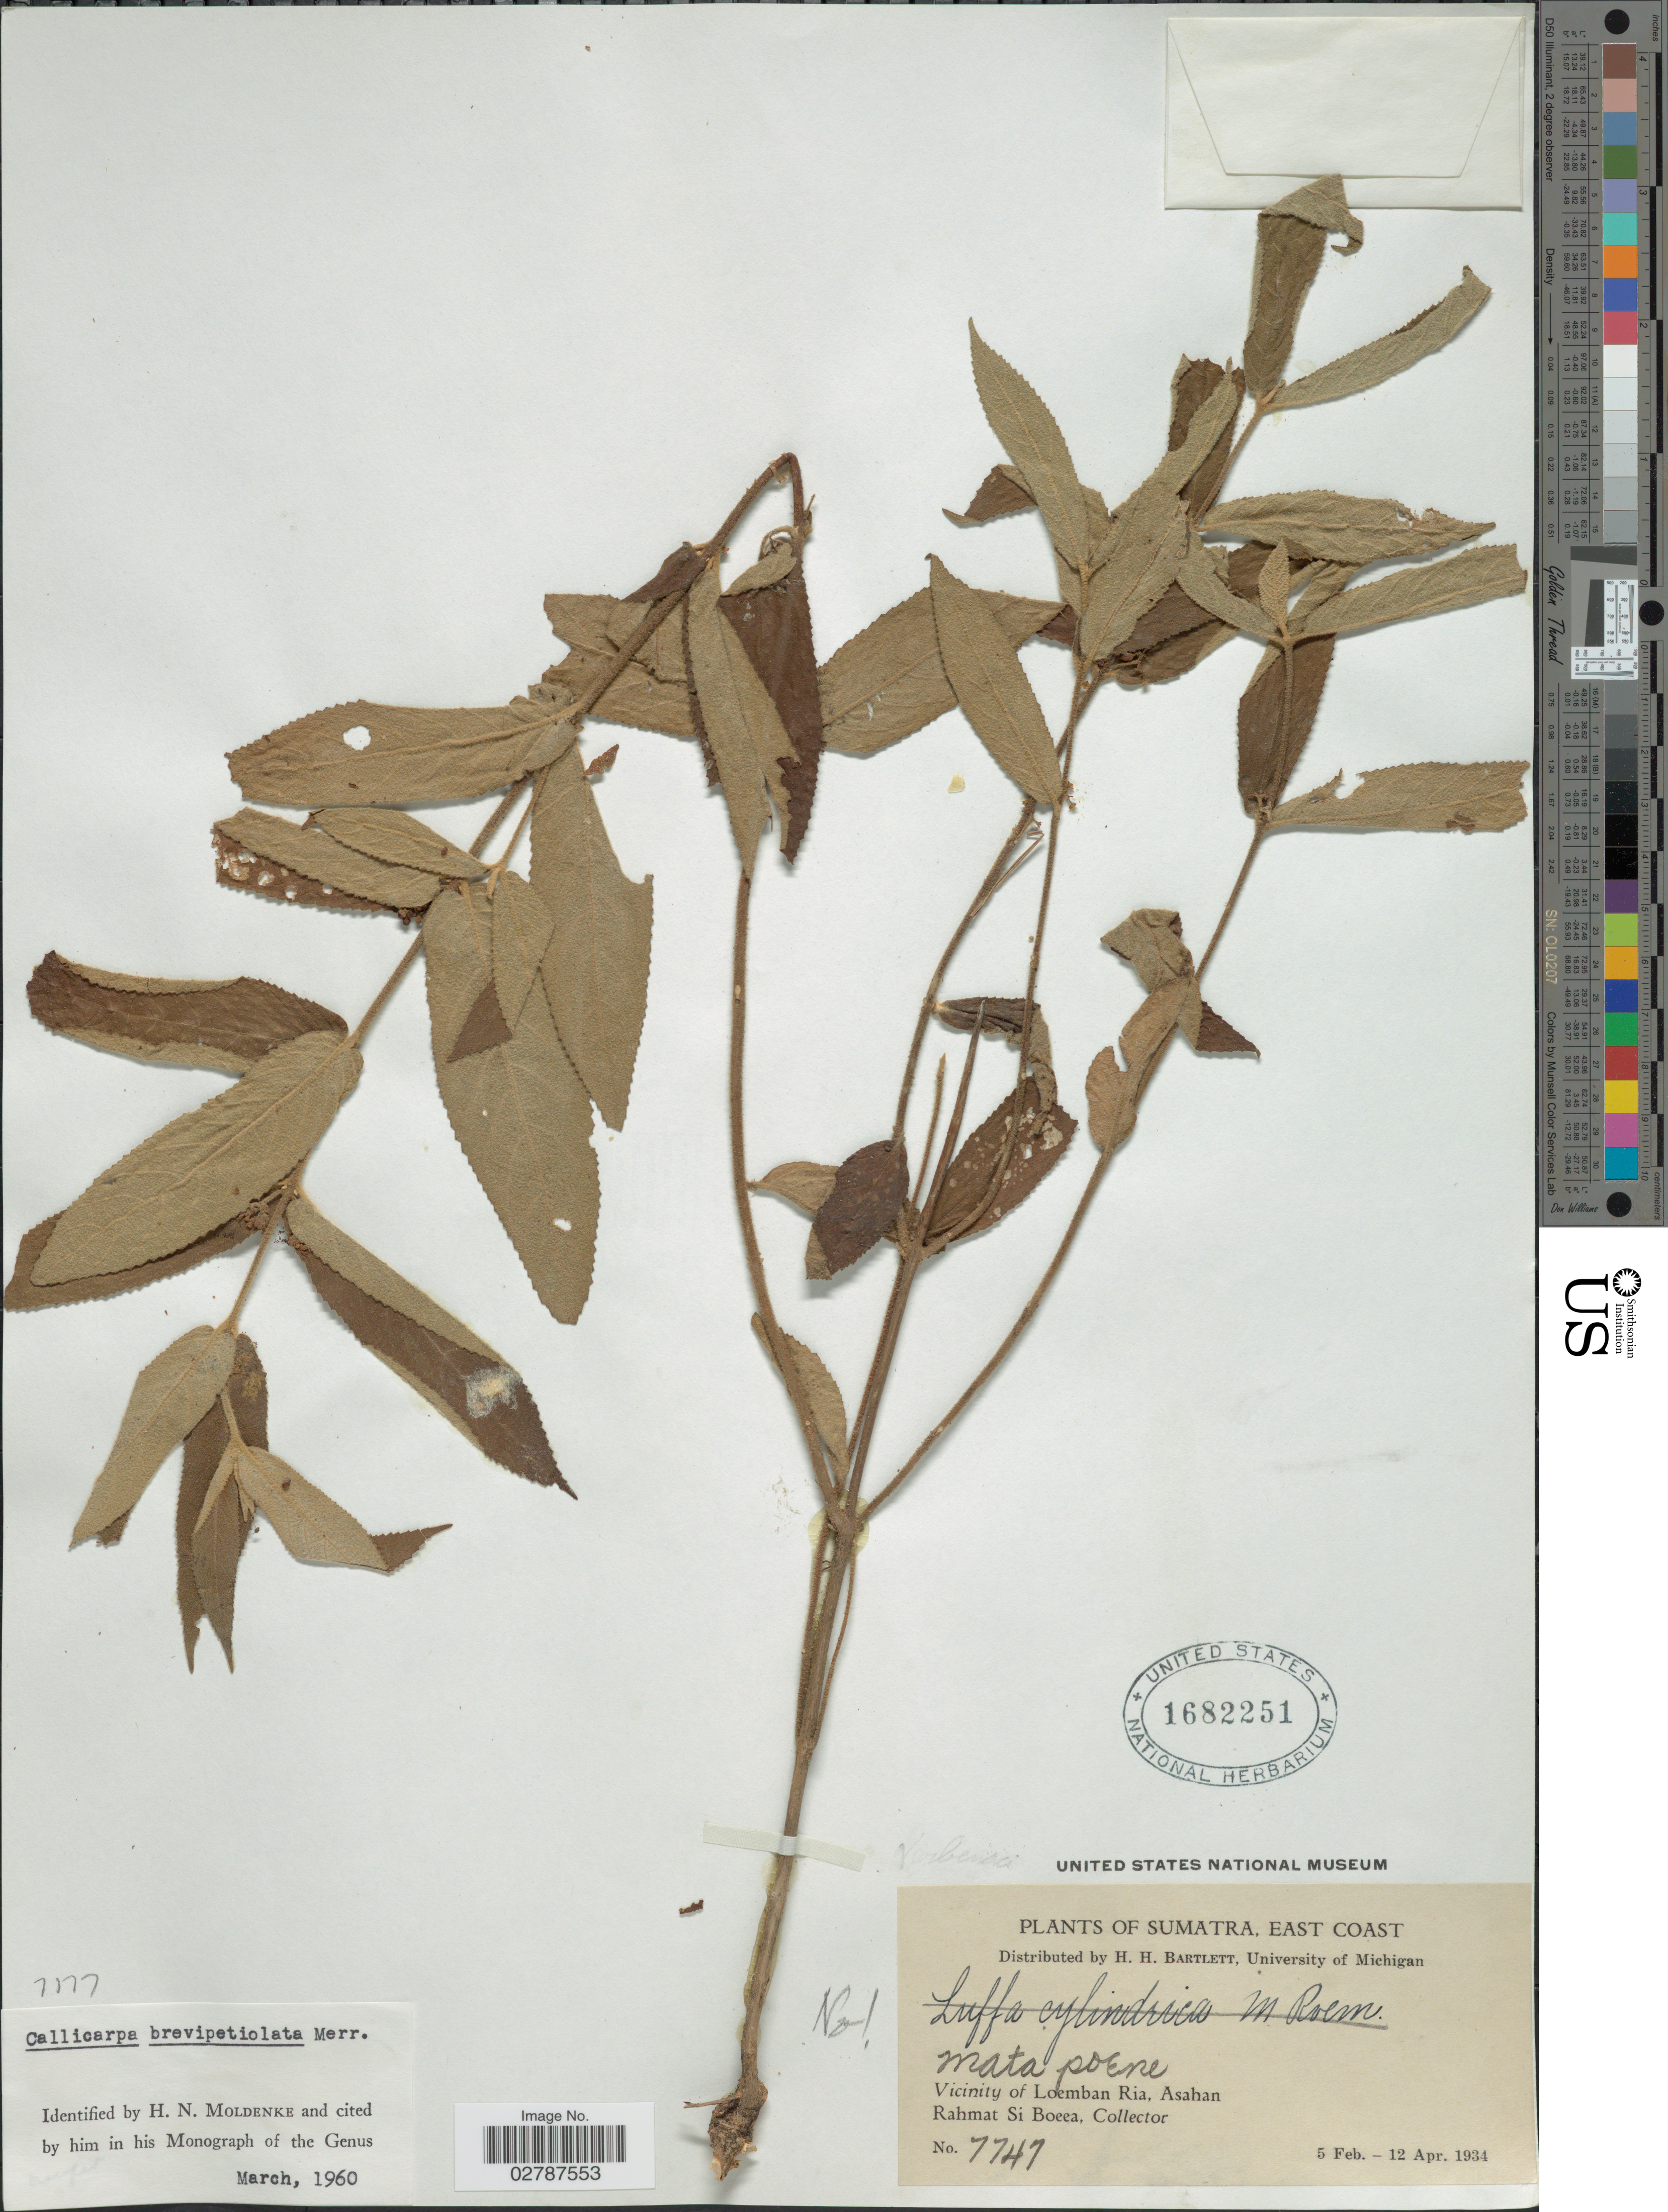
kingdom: Plantae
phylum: Tracheophyta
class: Magnoliopsida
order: Lamiales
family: Lamiaceae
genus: Callicarpa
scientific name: Callicarpa brevipetiolata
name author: Merr.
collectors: Rahmat Si Boeea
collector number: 7747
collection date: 1934-02-05/1934-04-12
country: Indonesia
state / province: Sumatra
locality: East Coast. Mata poene. Vicinity of Loemban Ria, Asahan.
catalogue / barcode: US 1682251